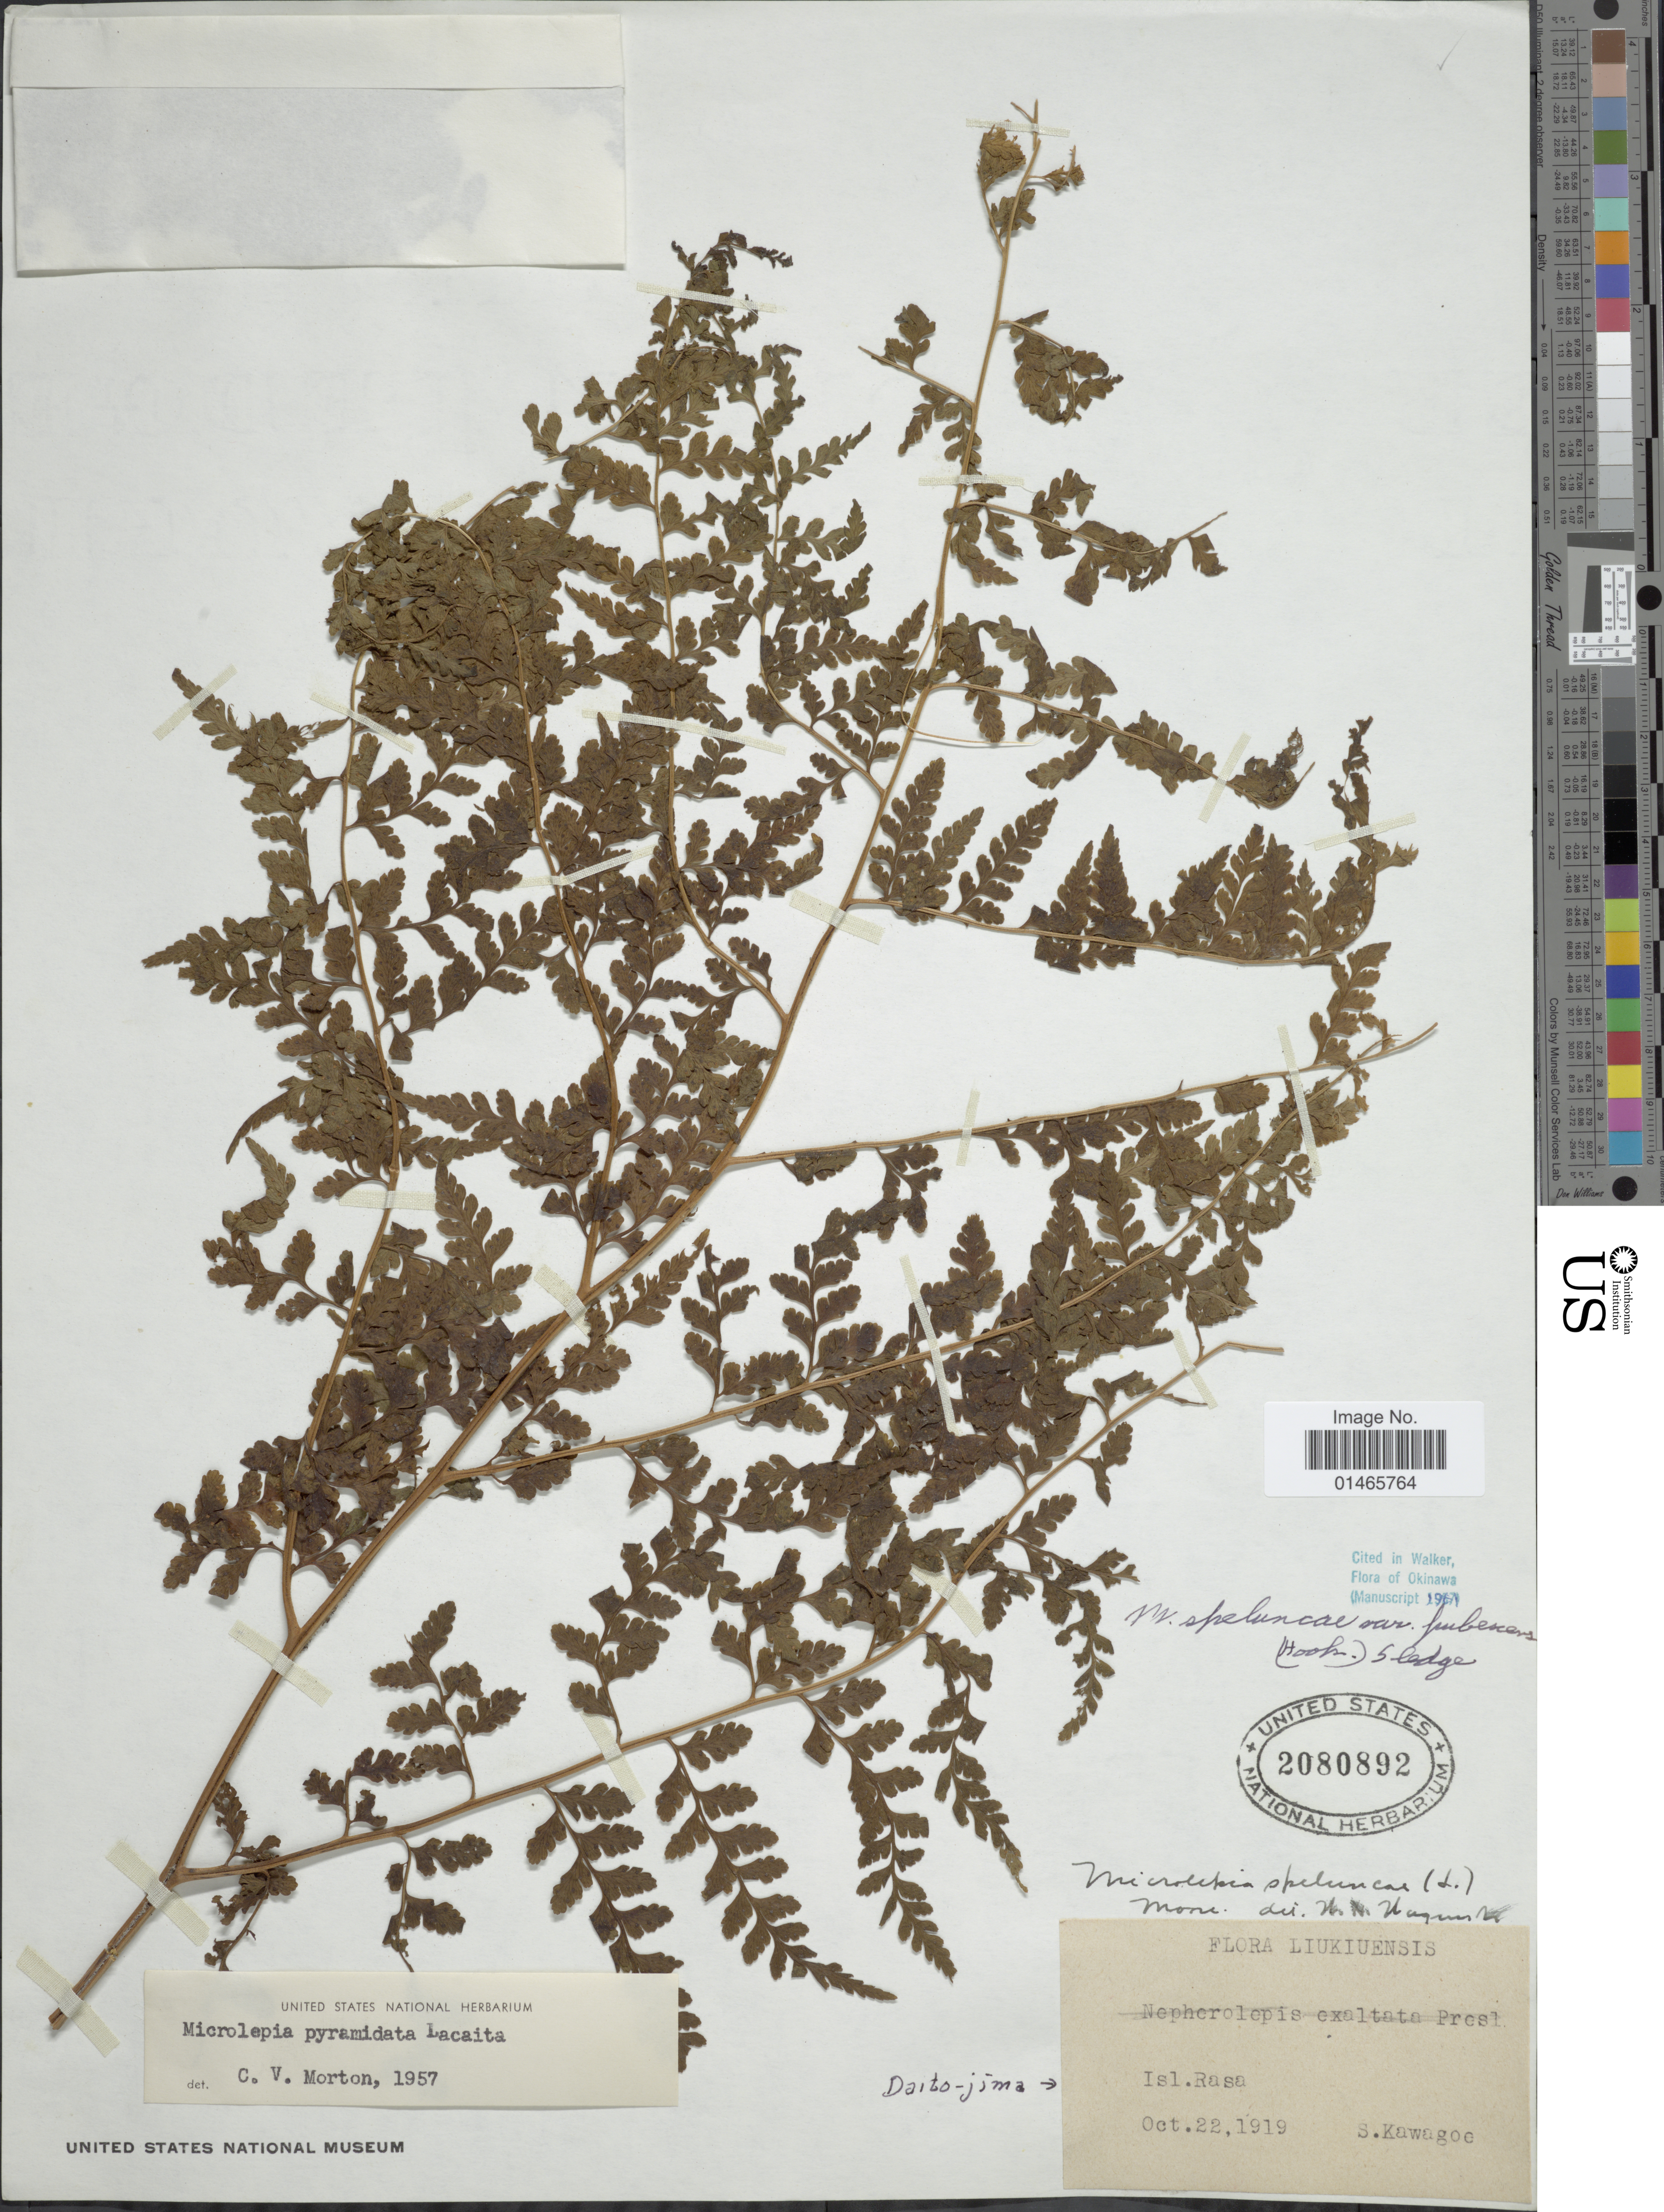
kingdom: Plantae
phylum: Tracheophyta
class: Polypodiopsida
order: Polypodiales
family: Dennstaedtiaceae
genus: Microlepia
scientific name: Microlepia speluncae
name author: (L.) T. Moore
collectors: S. Kawagoe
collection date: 1919-10-22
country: Japan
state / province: Okinawa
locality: Liukiuensis, Isl. Rasa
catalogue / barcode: US 2080892